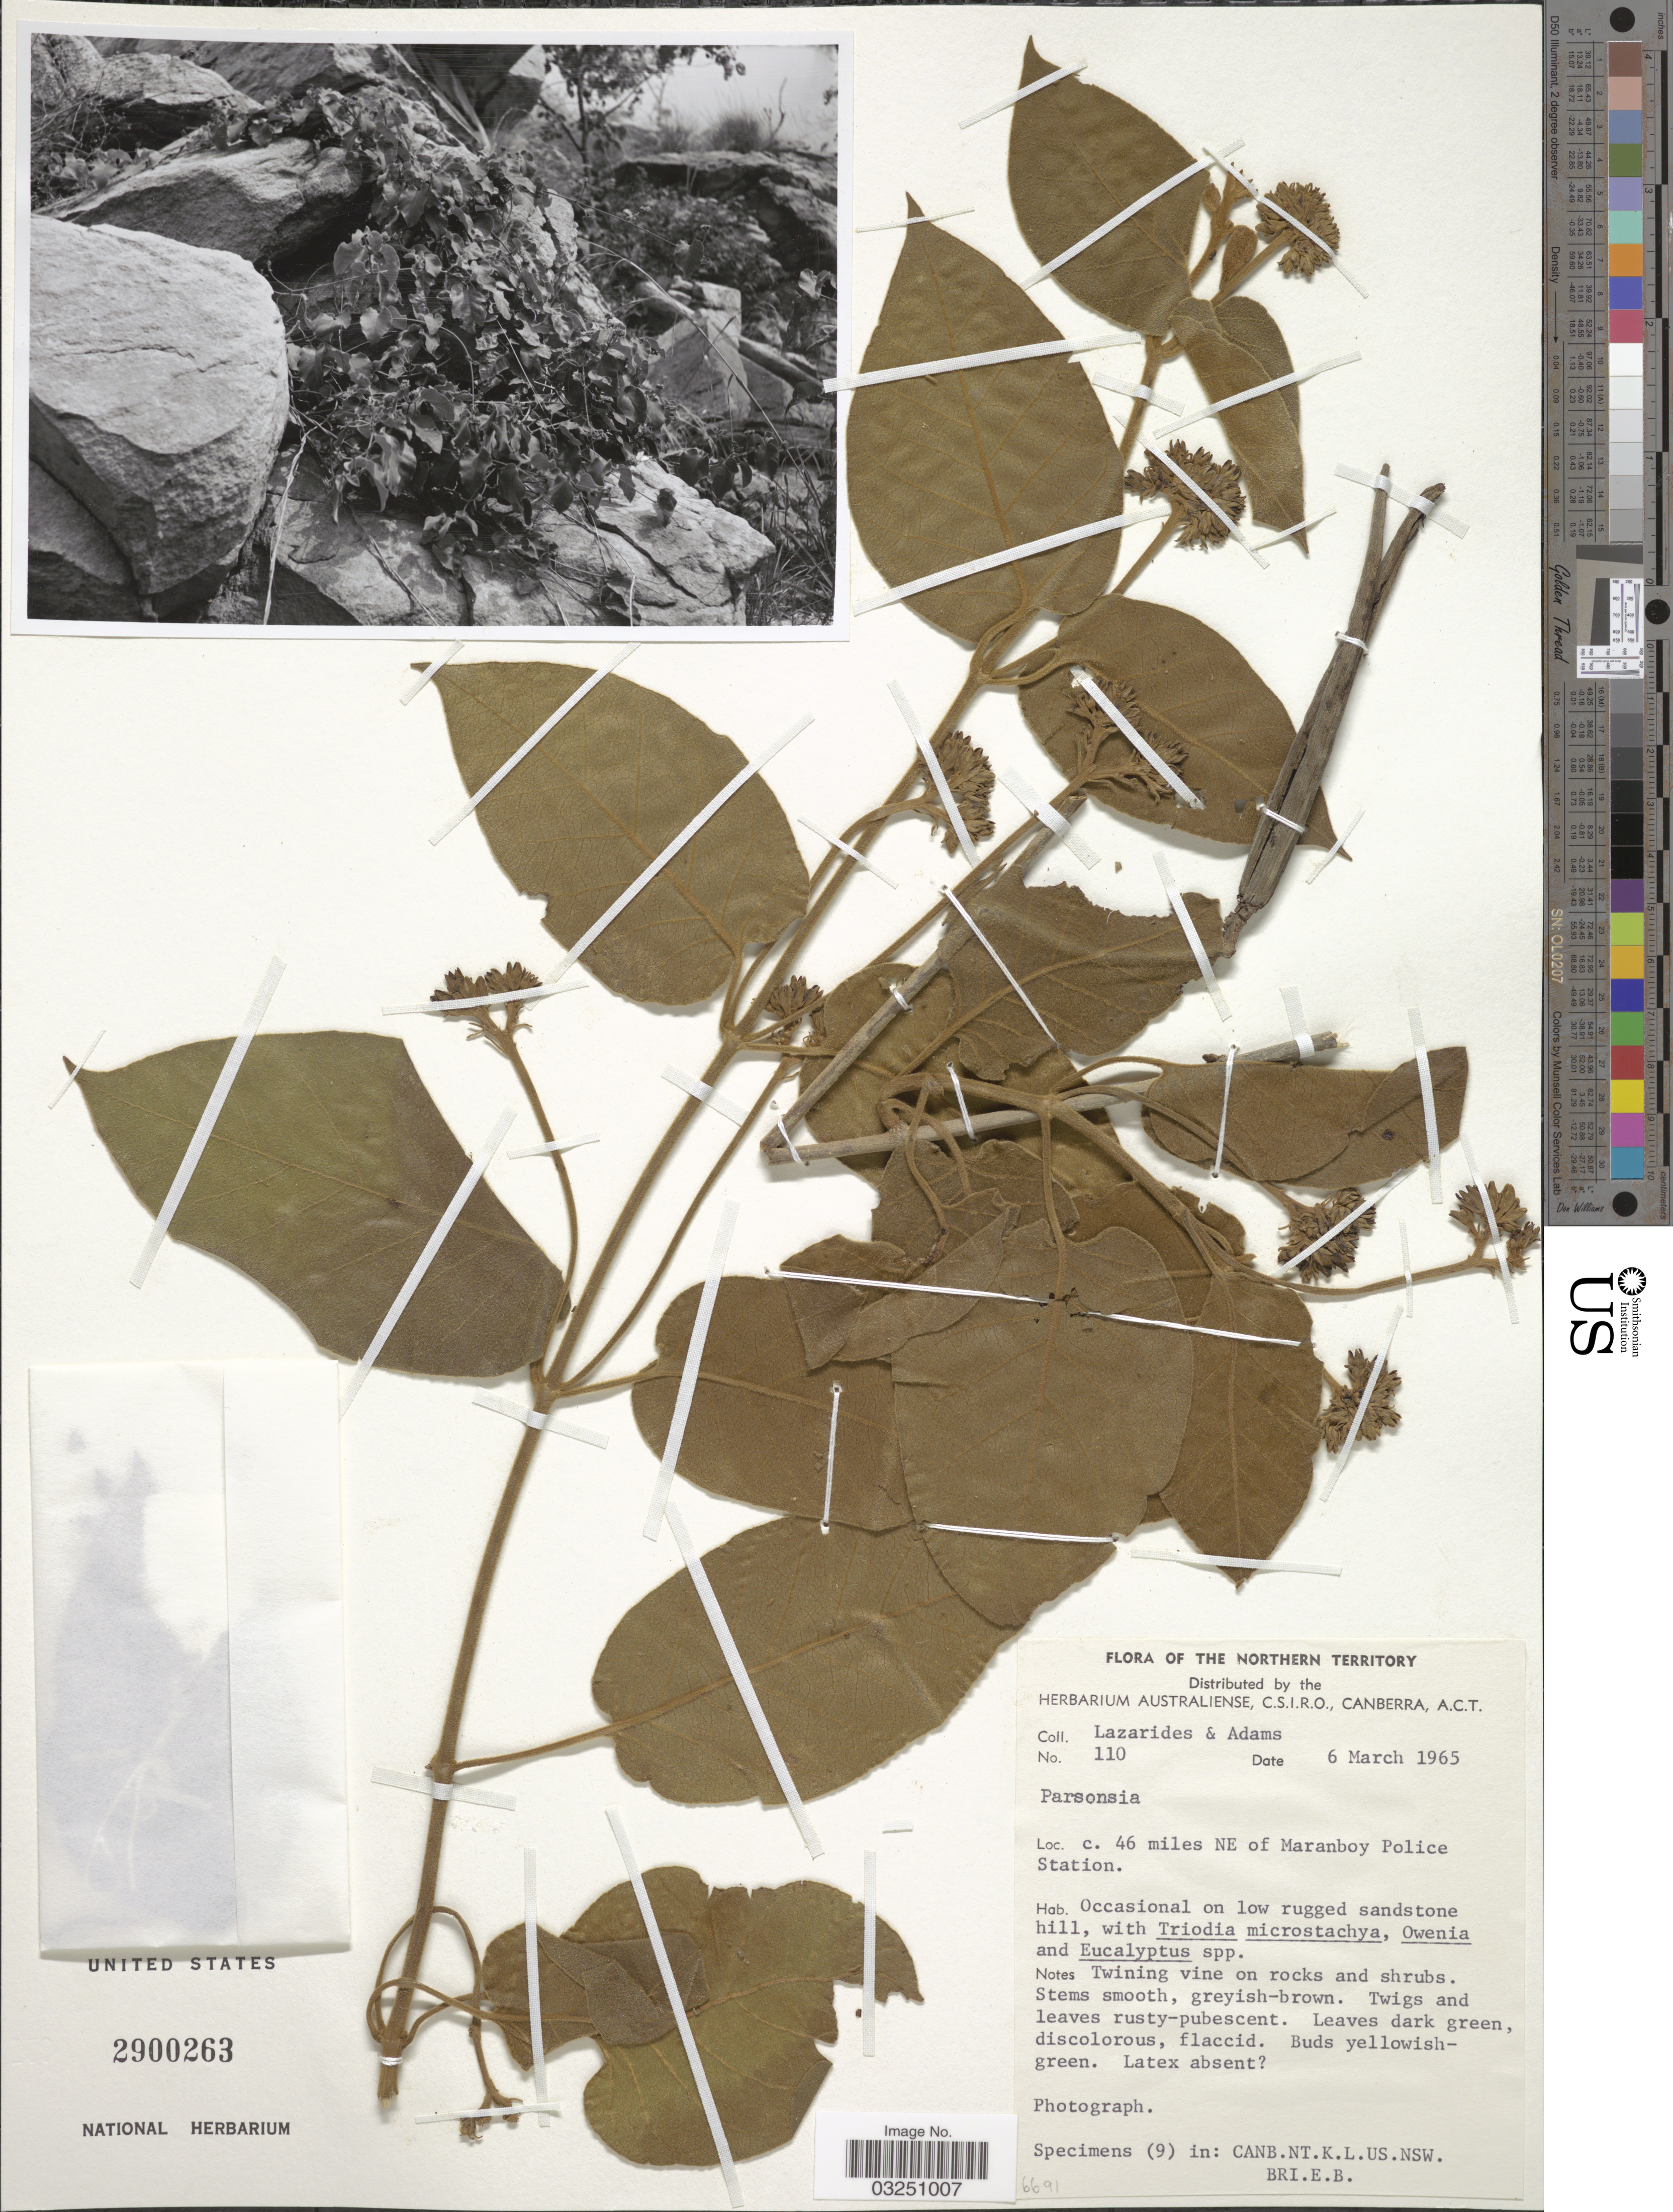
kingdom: Plantae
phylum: Tracheophyta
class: Magnoliopsida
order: Gentianales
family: Apocynaceae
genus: Parsonsia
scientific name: Parsonsia sp.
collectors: M. Lazarides & Adams, --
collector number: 110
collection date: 1965-03-06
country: Australia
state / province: Northern Territory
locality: C. 46 miles NE of Maranboy Police Station.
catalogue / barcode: US 2900263